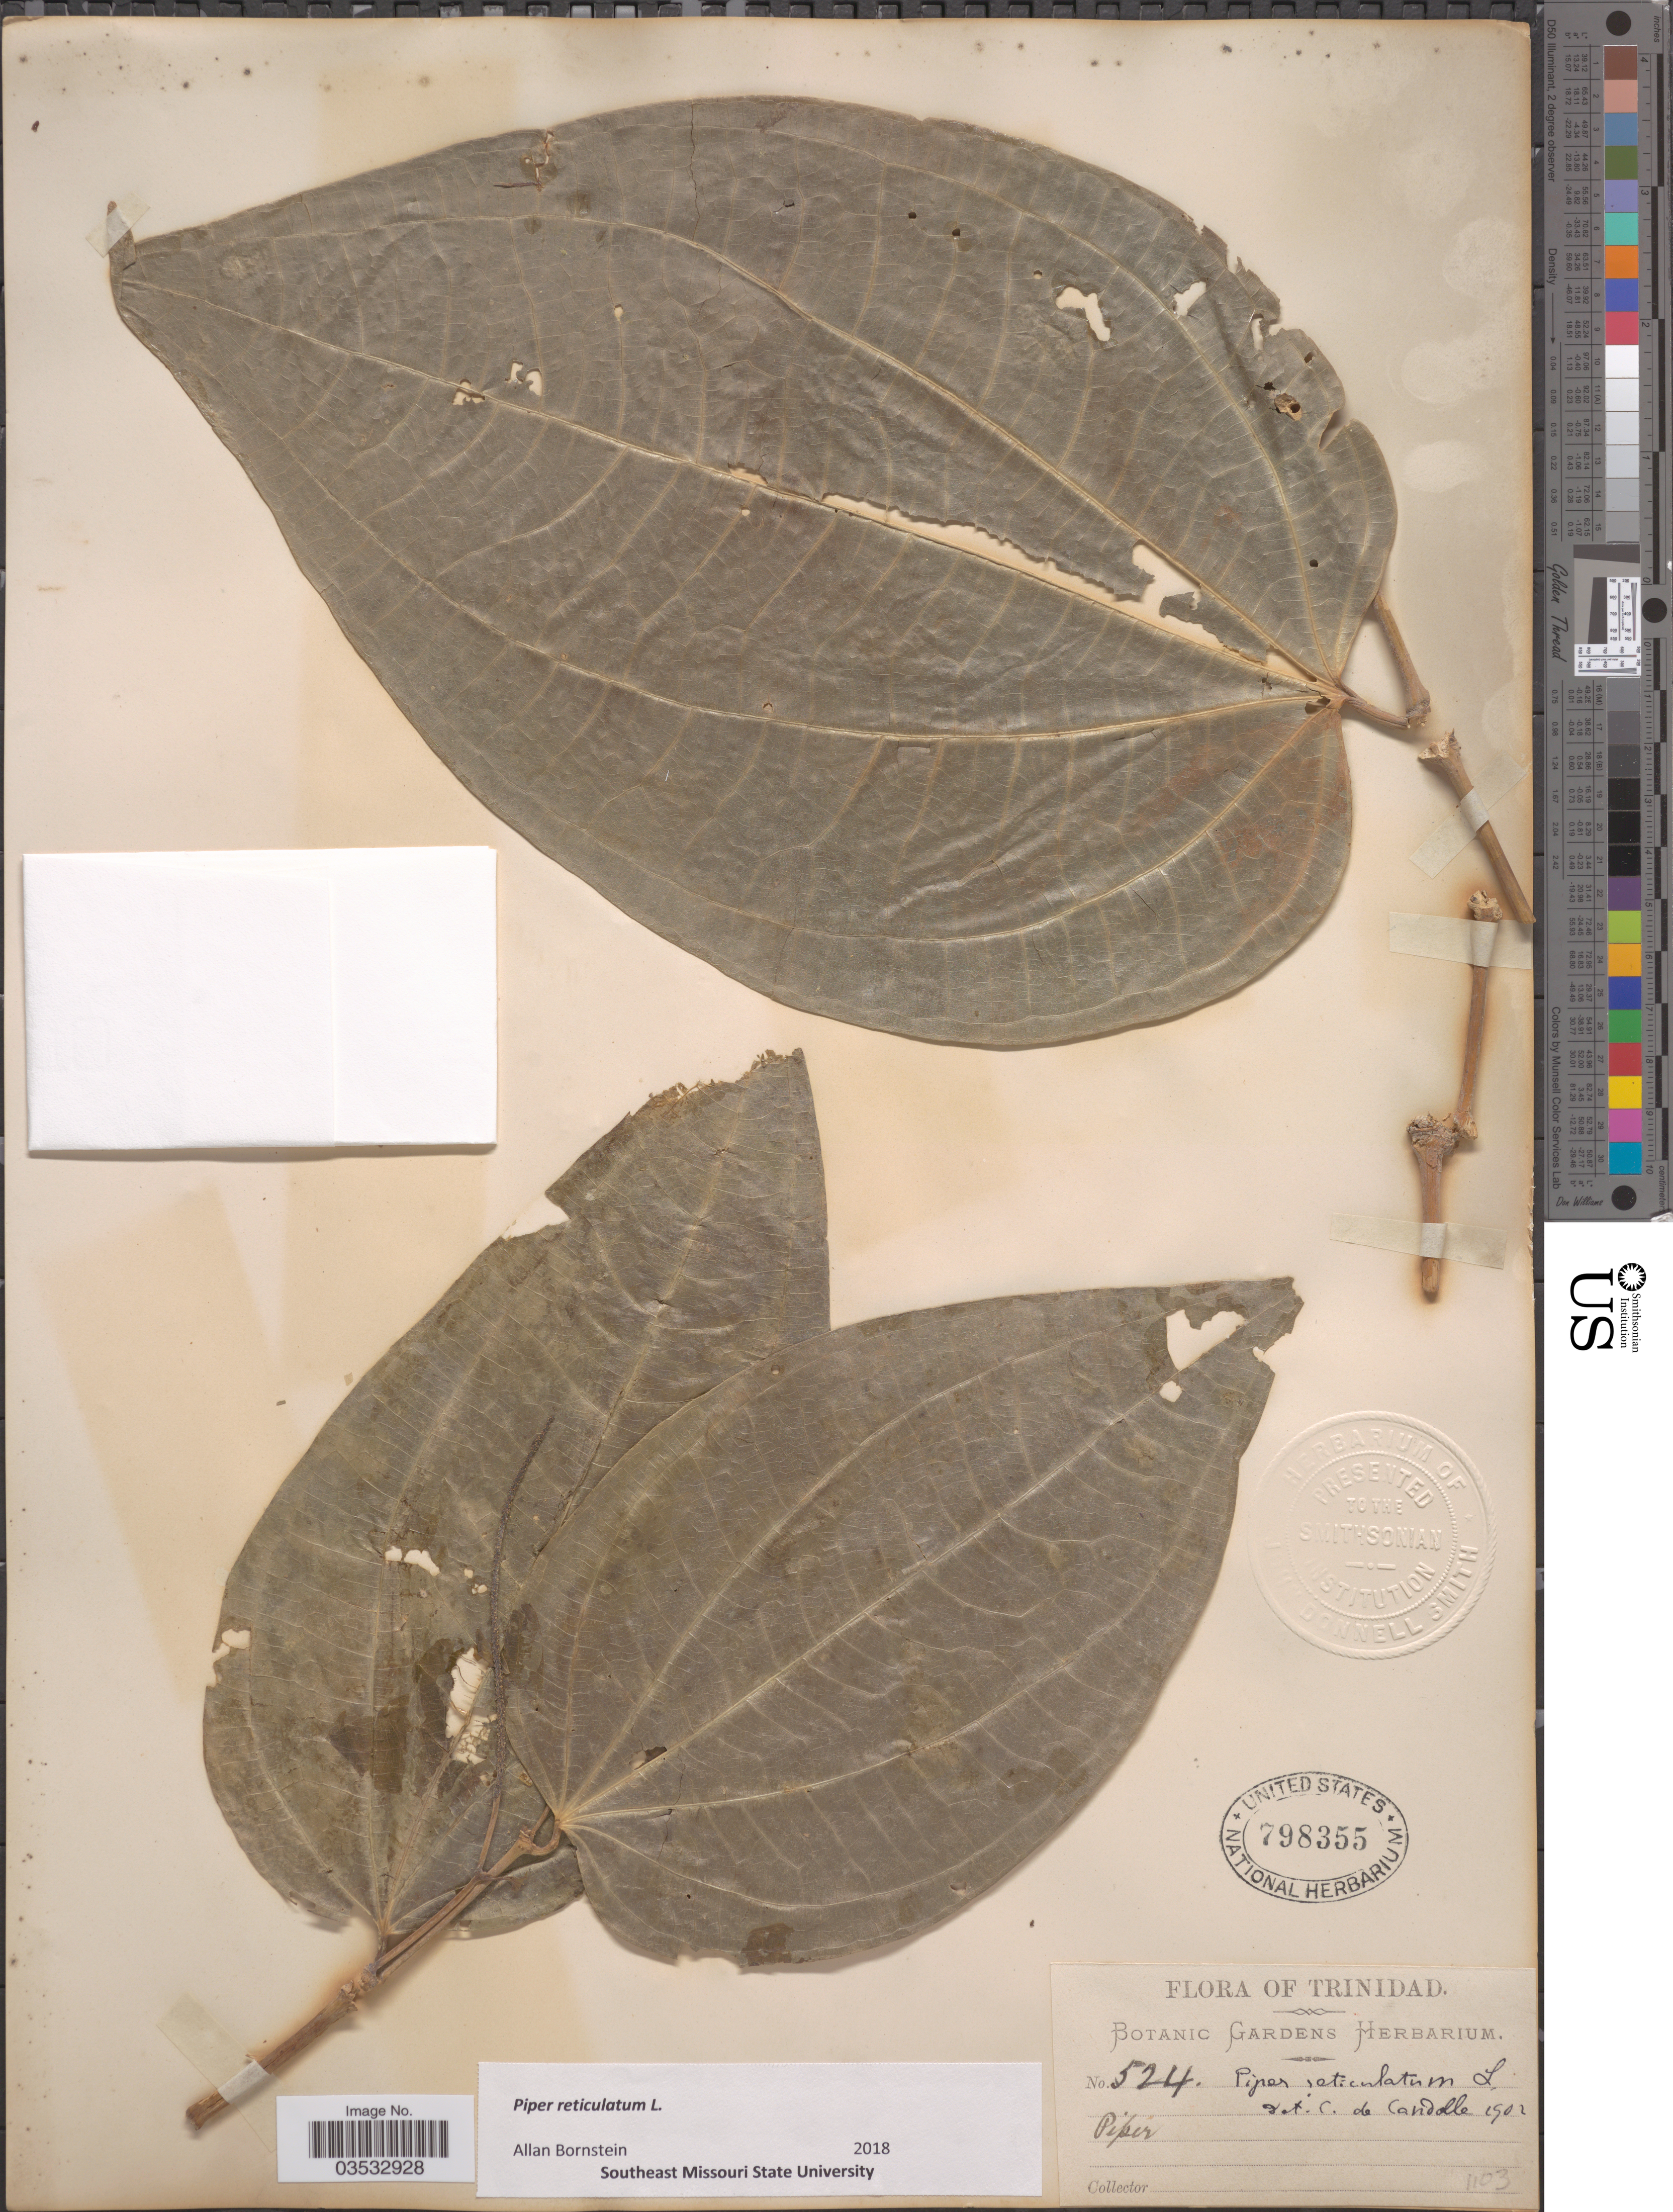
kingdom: Plantae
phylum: Tracheophyta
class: Magnoliopsida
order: Piperales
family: Piperaceae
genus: Piper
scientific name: Piper reticulatum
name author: L.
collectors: ex herb. Botanic Gardens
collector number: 524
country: Trinidad and Tobago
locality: Trinidad.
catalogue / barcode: US 798355